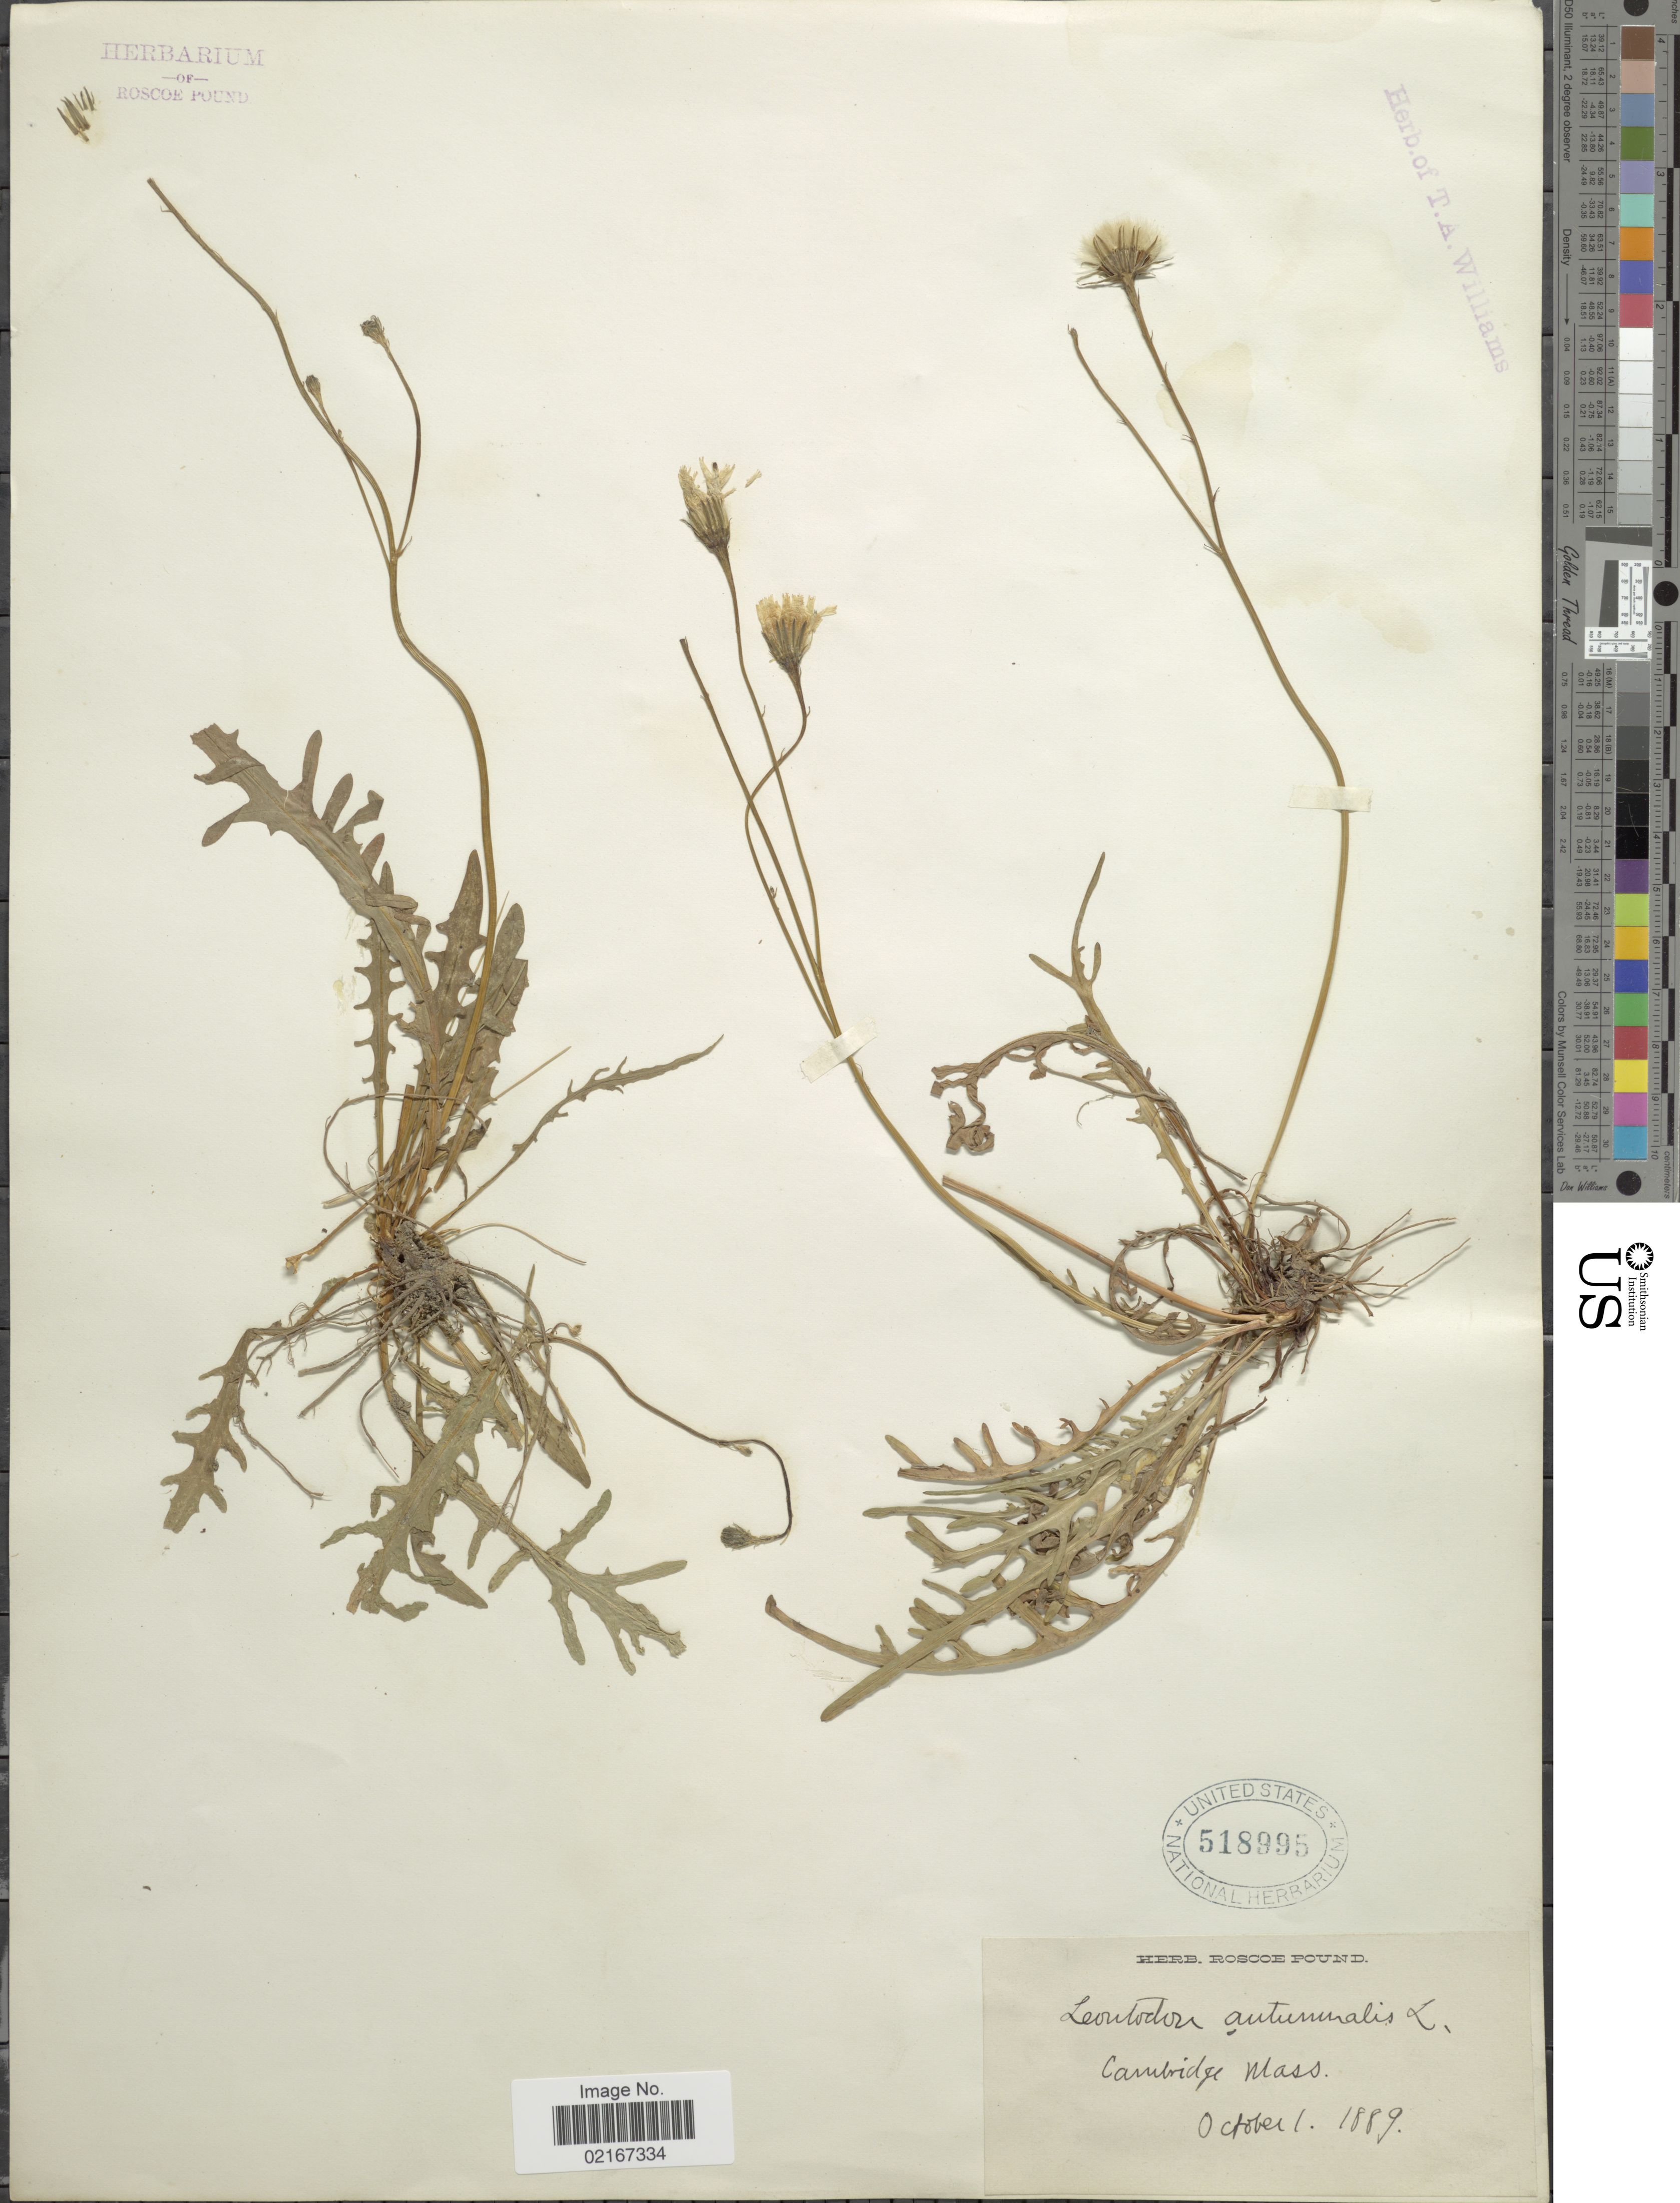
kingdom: Plantae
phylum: Tracheophyta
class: Magnoliopsida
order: Asterales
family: Asteraceae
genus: Scorzoneroides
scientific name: Scorzoneroides autumnalis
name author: (L.) Moench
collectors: ex herb. Roscoe Pound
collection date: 1889-10-01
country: United States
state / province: Massachusetts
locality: Cambridge, Mass.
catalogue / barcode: US 518995